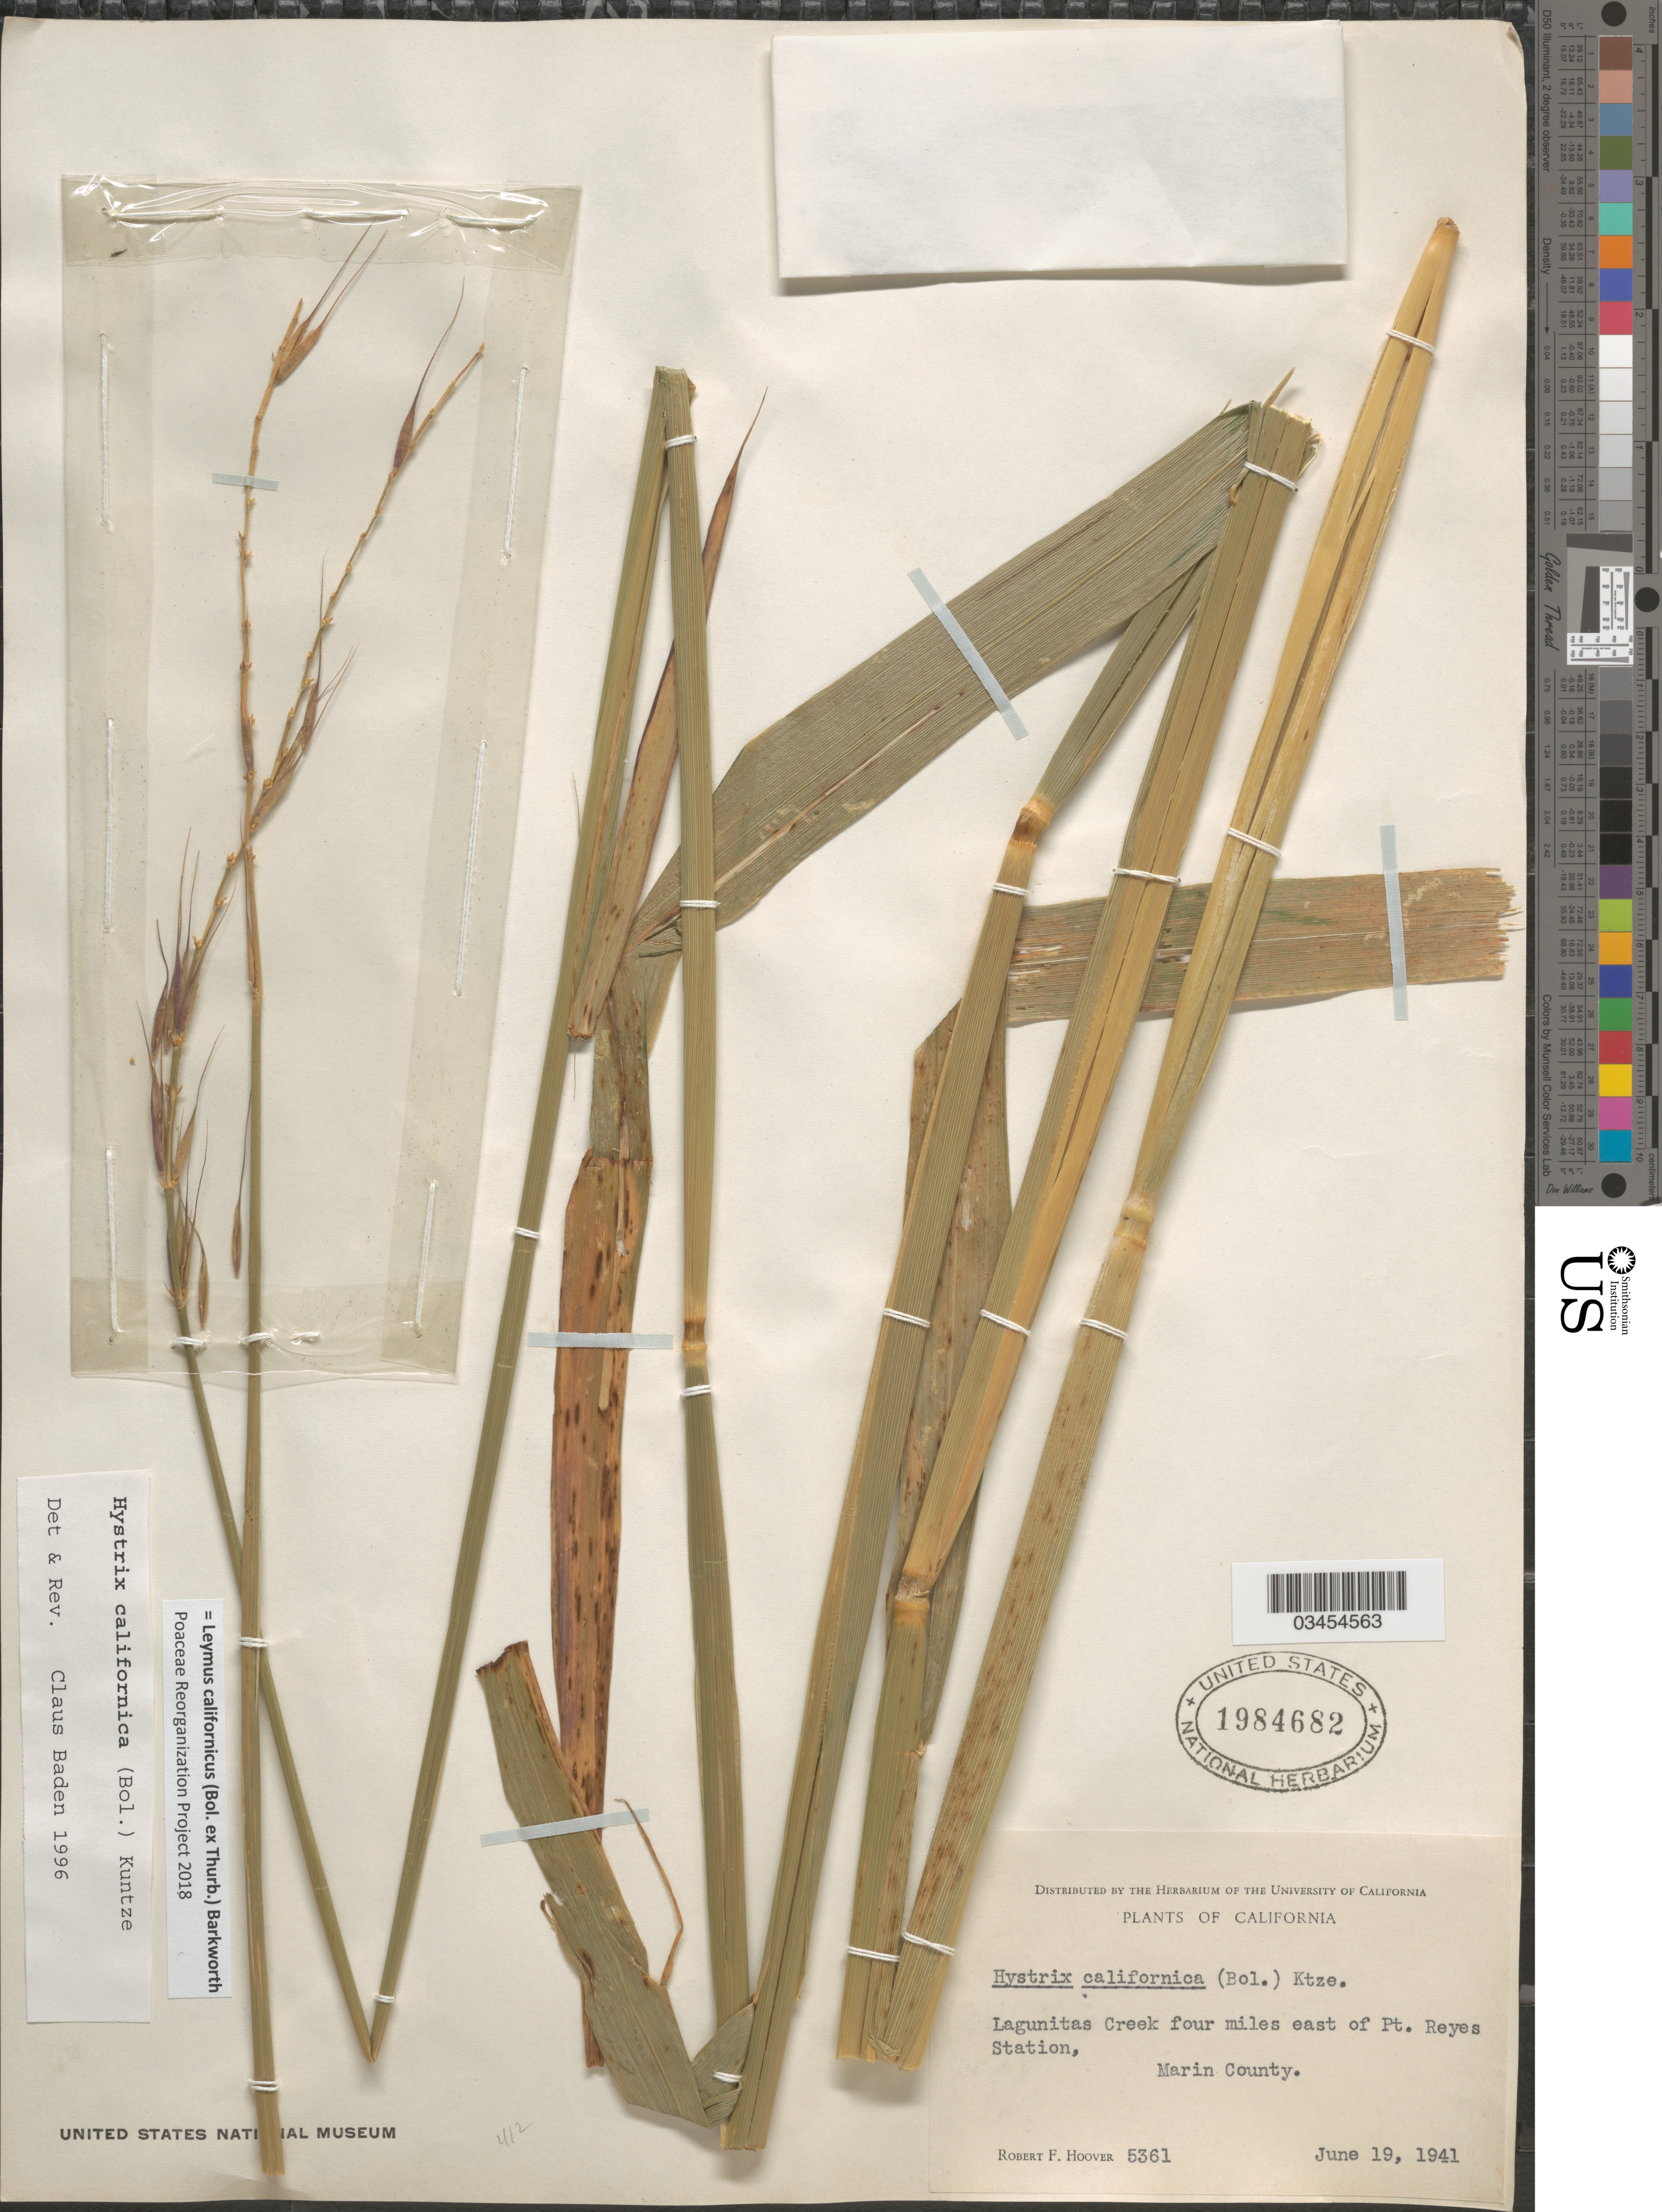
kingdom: Plantae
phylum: Tracheophyta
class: Liliopsida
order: Poales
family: Poaceae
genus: Leymus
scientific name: Leymus californicus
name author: (Bol. ex Thurb.) Barkworth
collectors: R. F. Hoover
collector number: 5361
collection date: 1941-06-19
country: United States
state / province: California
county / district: Marin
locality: Lagunitas Creek four miles east of Pt. Reyes Station, Marin County.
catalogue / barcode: US 1984682